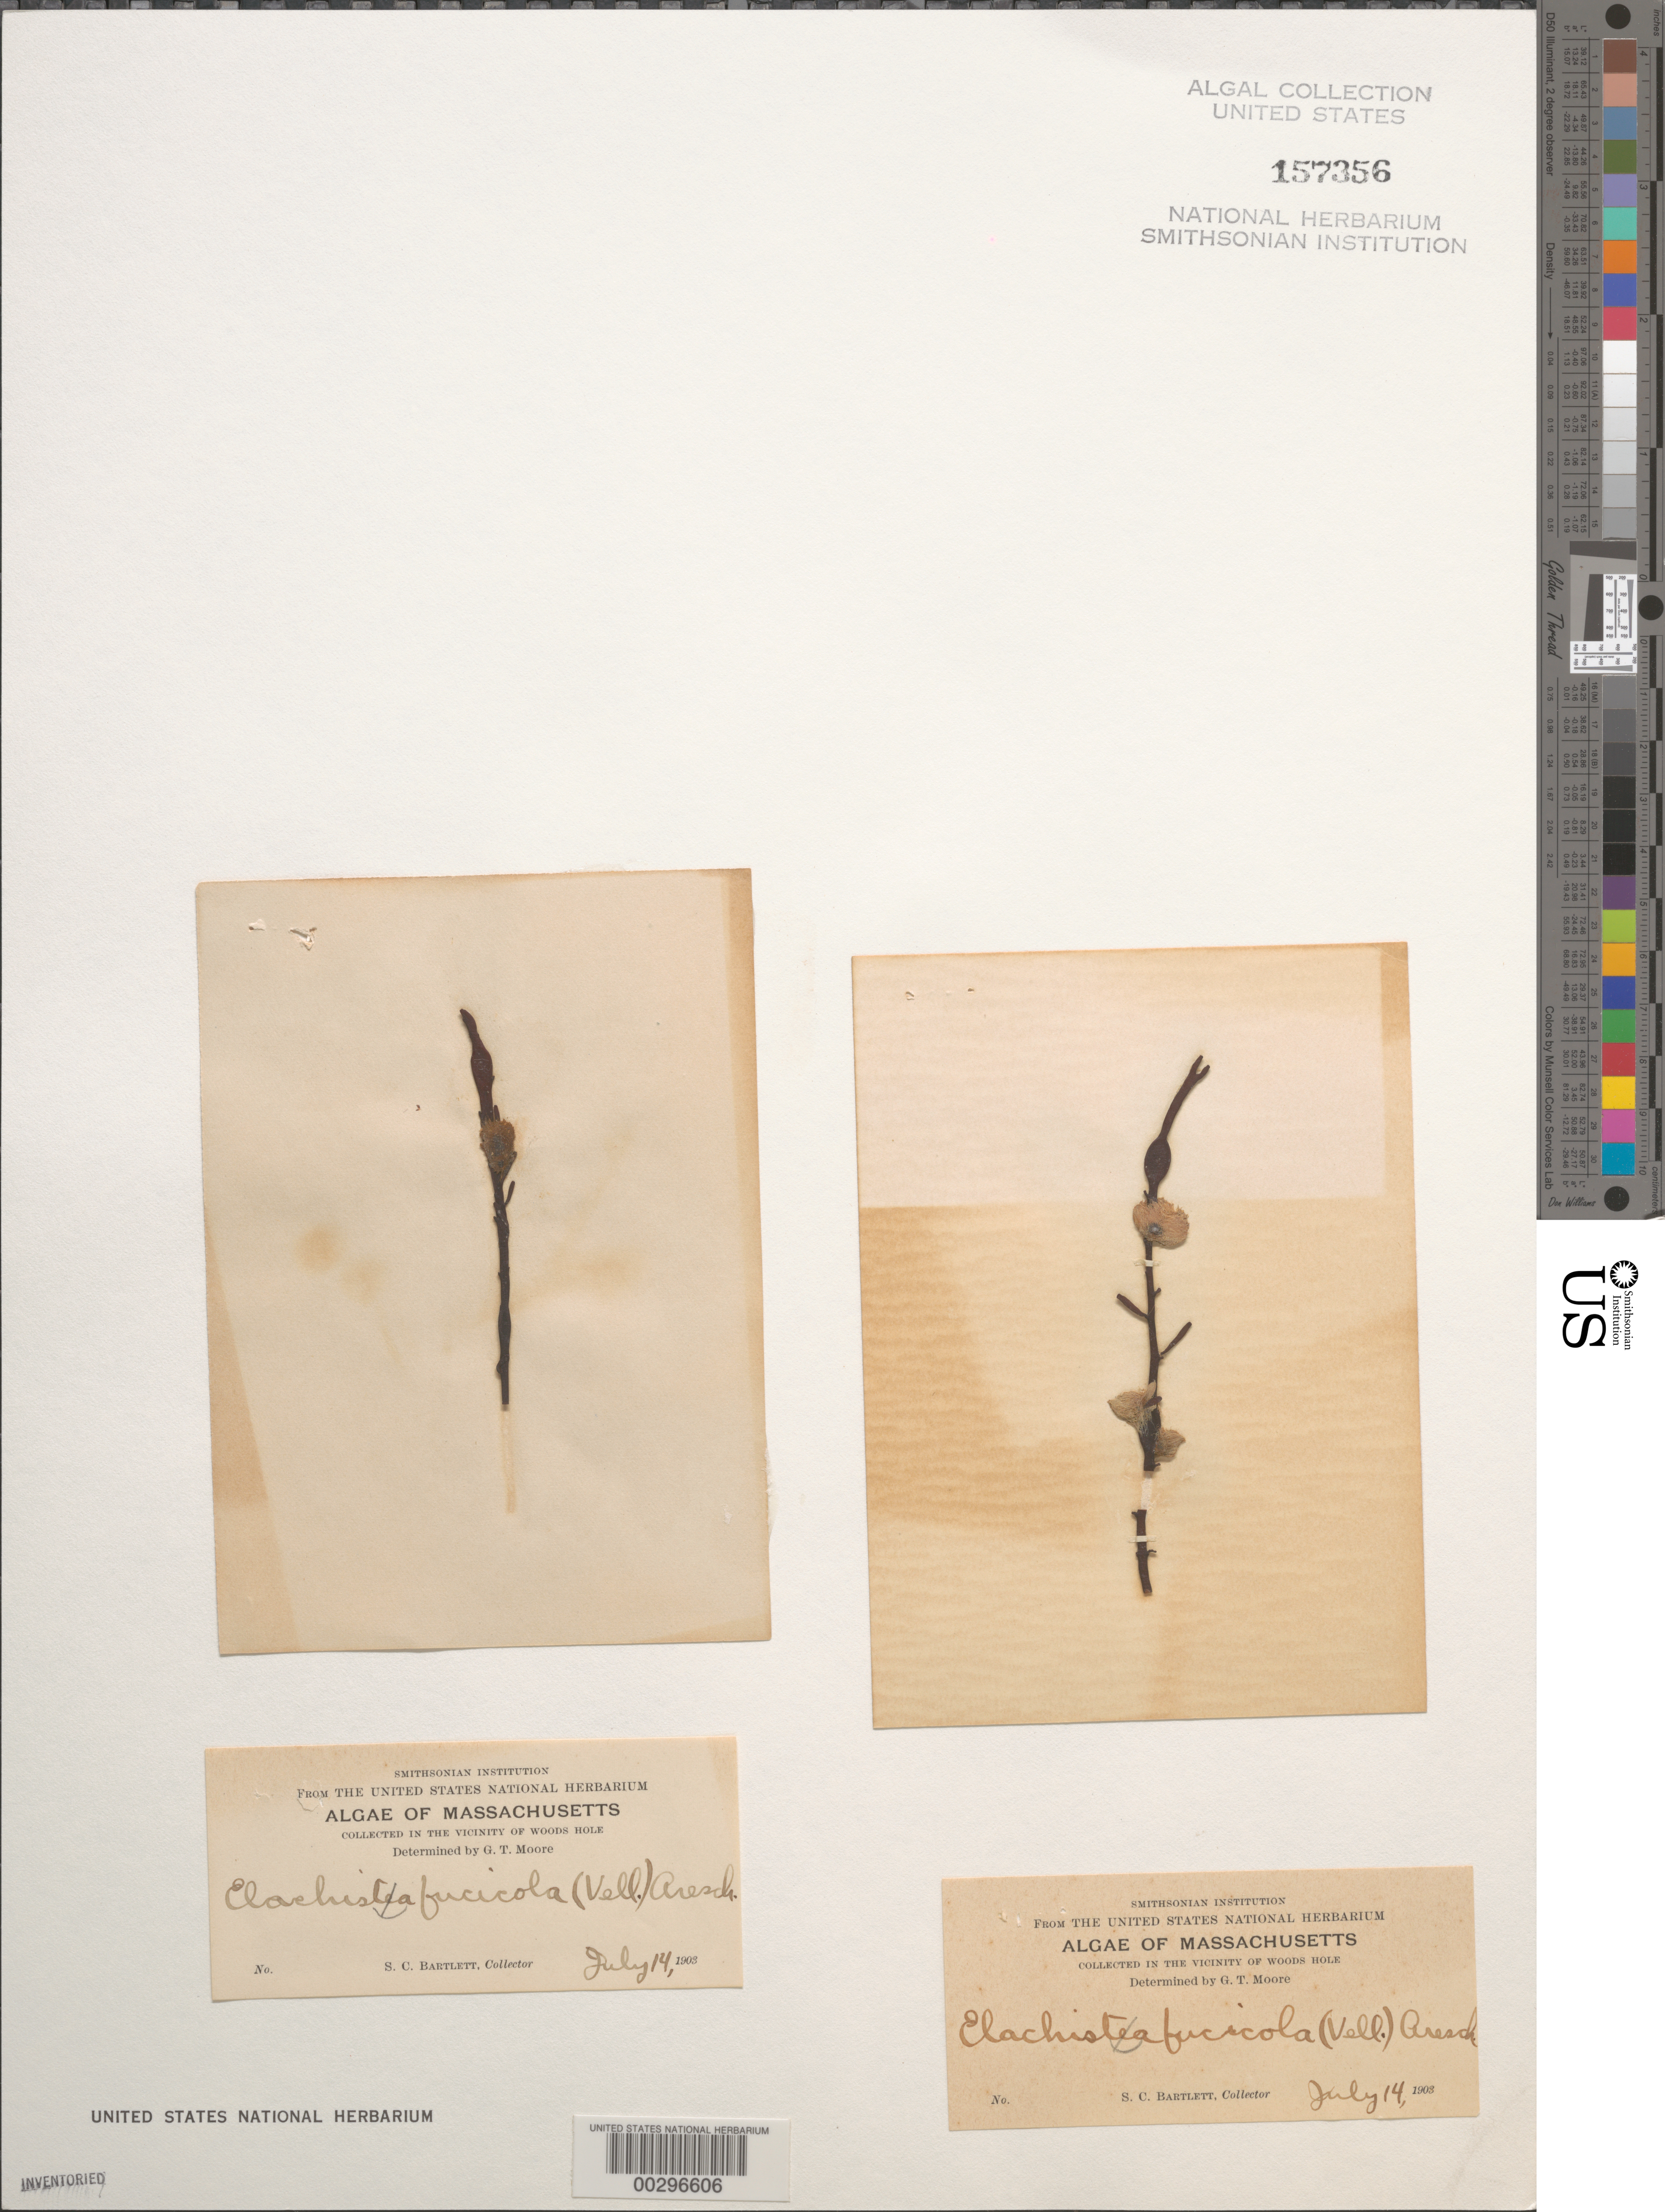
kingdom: Chromista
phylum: Ochrophyta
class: Phaeophyceae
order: Ectocarpales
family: Chordariaceae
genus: Elachista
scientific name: Elachista fucicola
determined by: Moore, G. T.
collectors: S. C. Bartlett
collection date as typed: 14 Jul 1903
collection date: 1903-07-14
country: United States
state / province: Massachusetts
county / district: Barnstable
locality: Woods Hole area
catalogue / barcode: US 157356